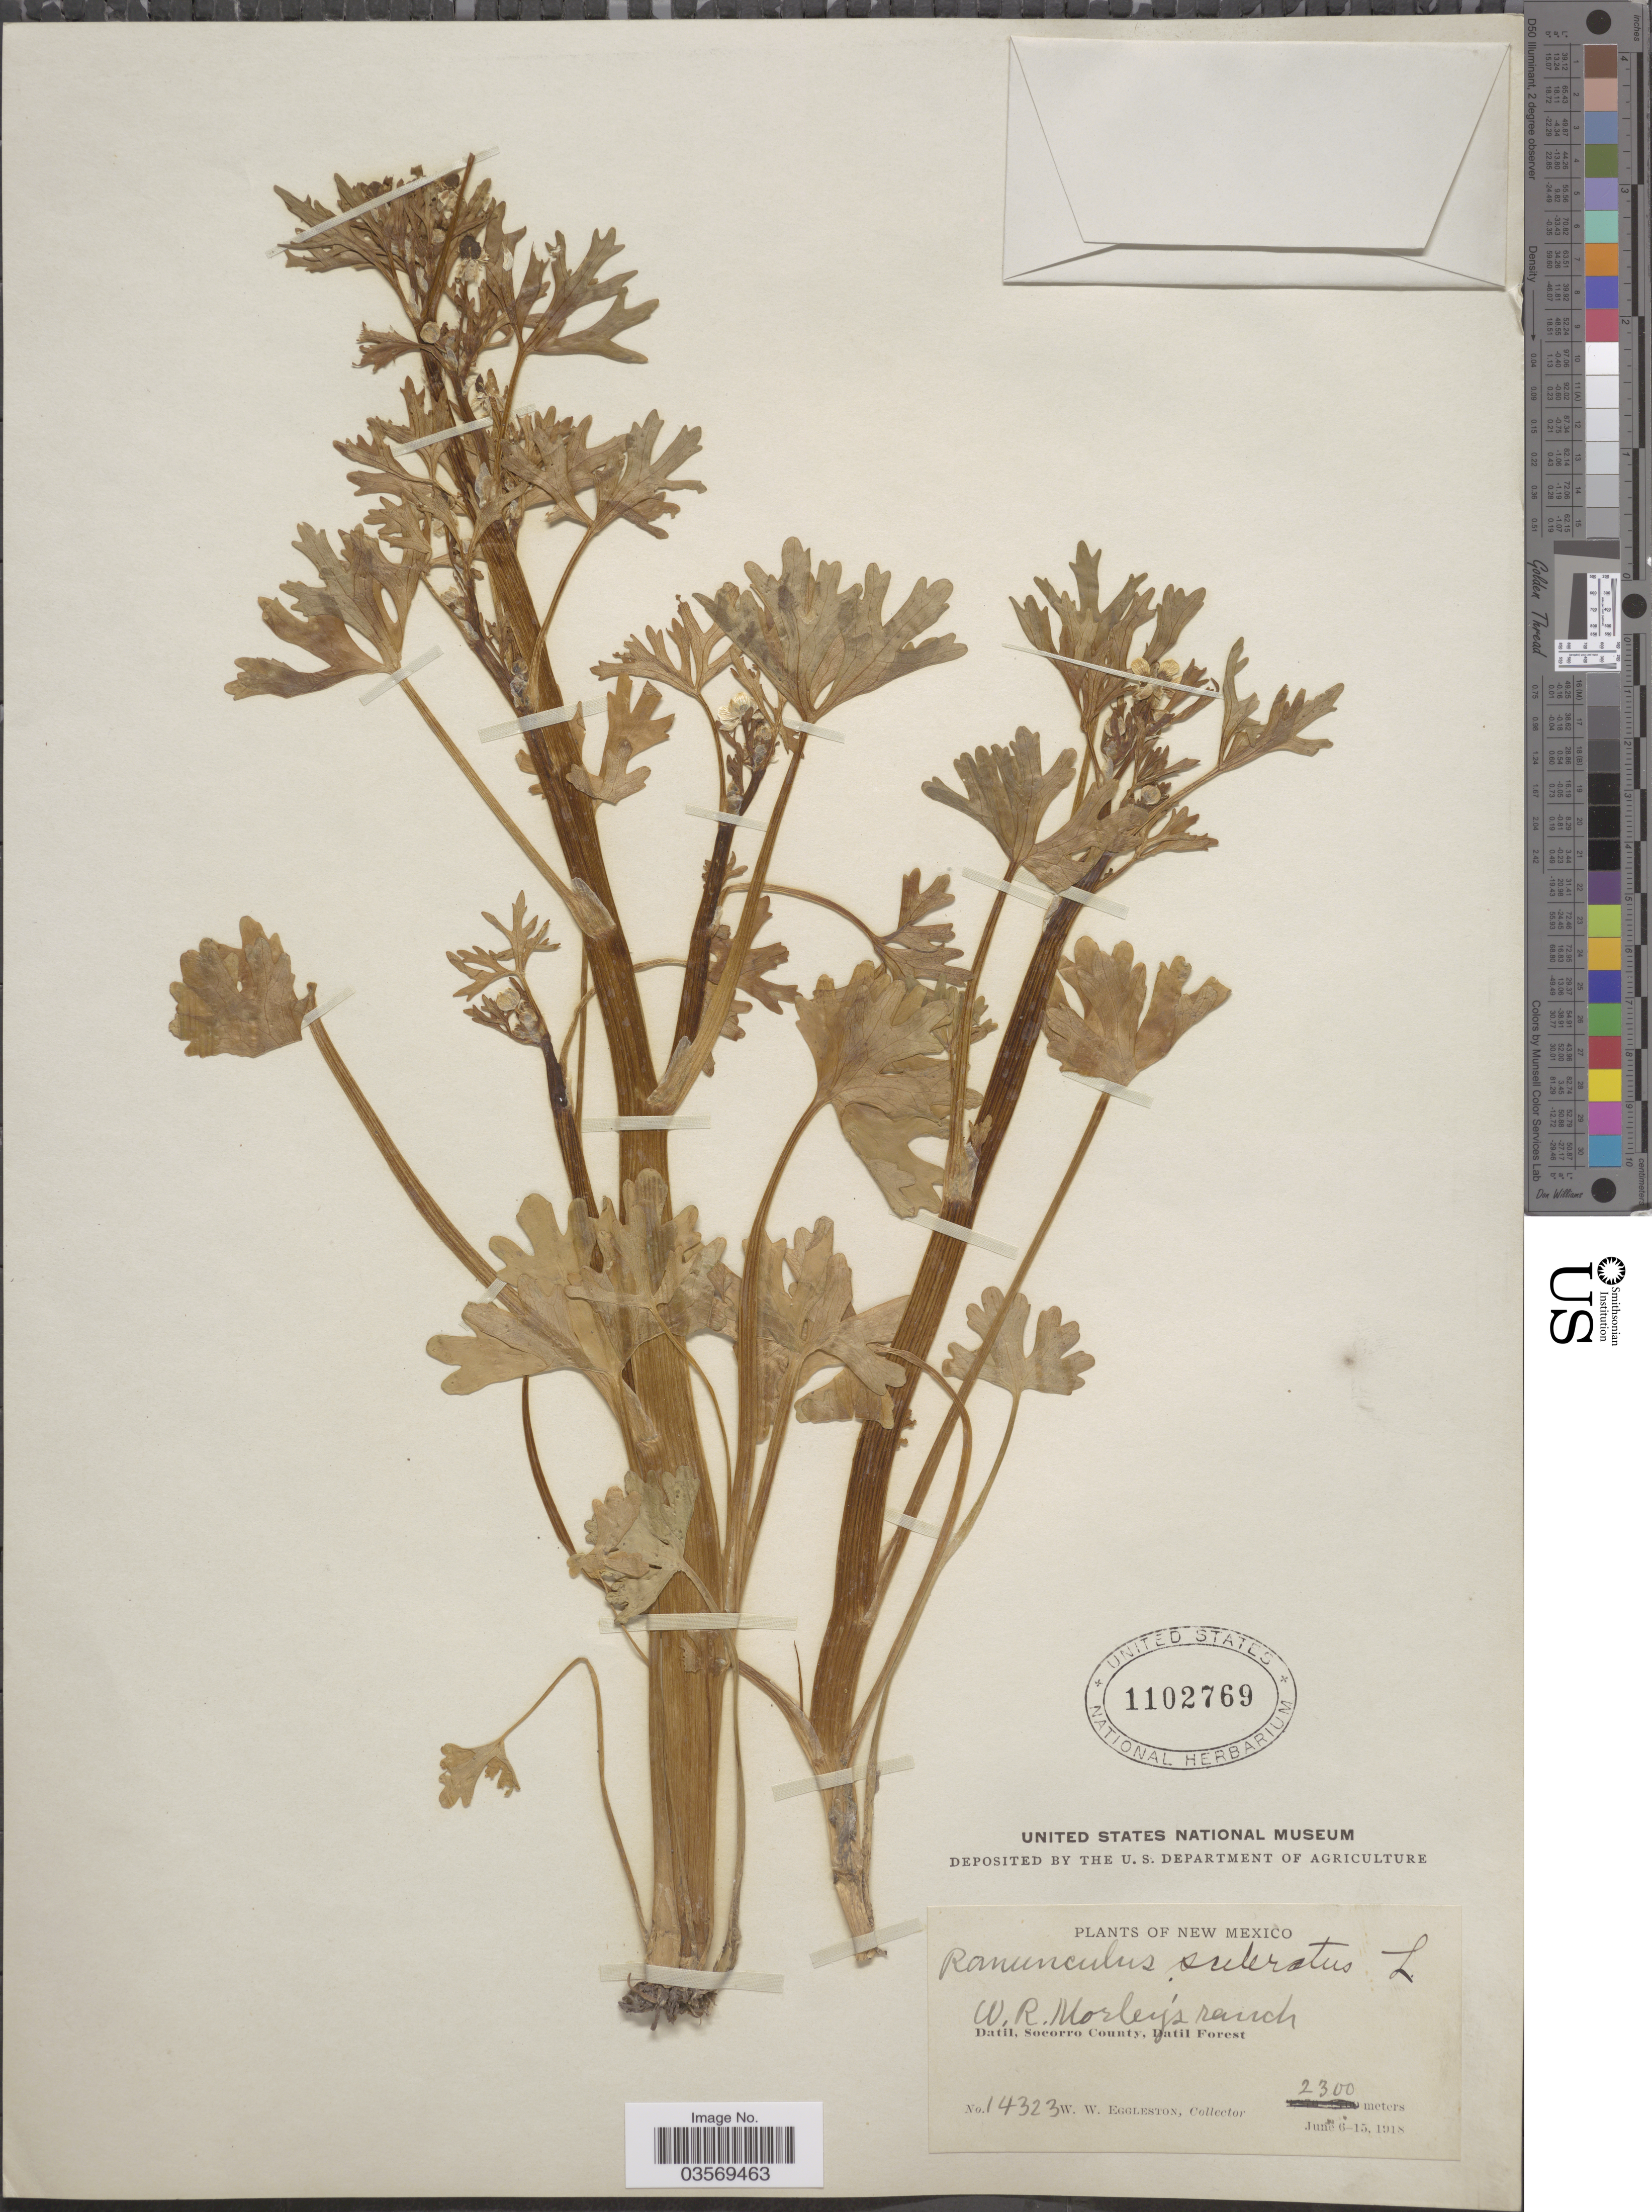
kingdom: Plantae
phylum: Tracheophyta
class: Magnoliopsida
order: Ranunculales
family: Ranunculaceae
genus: Ranunculus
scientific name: Ranunculus sceleratus var. multifidus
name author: Nutt.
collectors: W. W. Eggleston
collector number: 14323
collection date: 1918-06-06/1918-06-15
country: United States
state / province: New Mexico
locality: W.R. Morley's ranch. Datil, Socorro County. Datil Forest.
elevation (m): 2300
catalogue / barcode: US 1102769